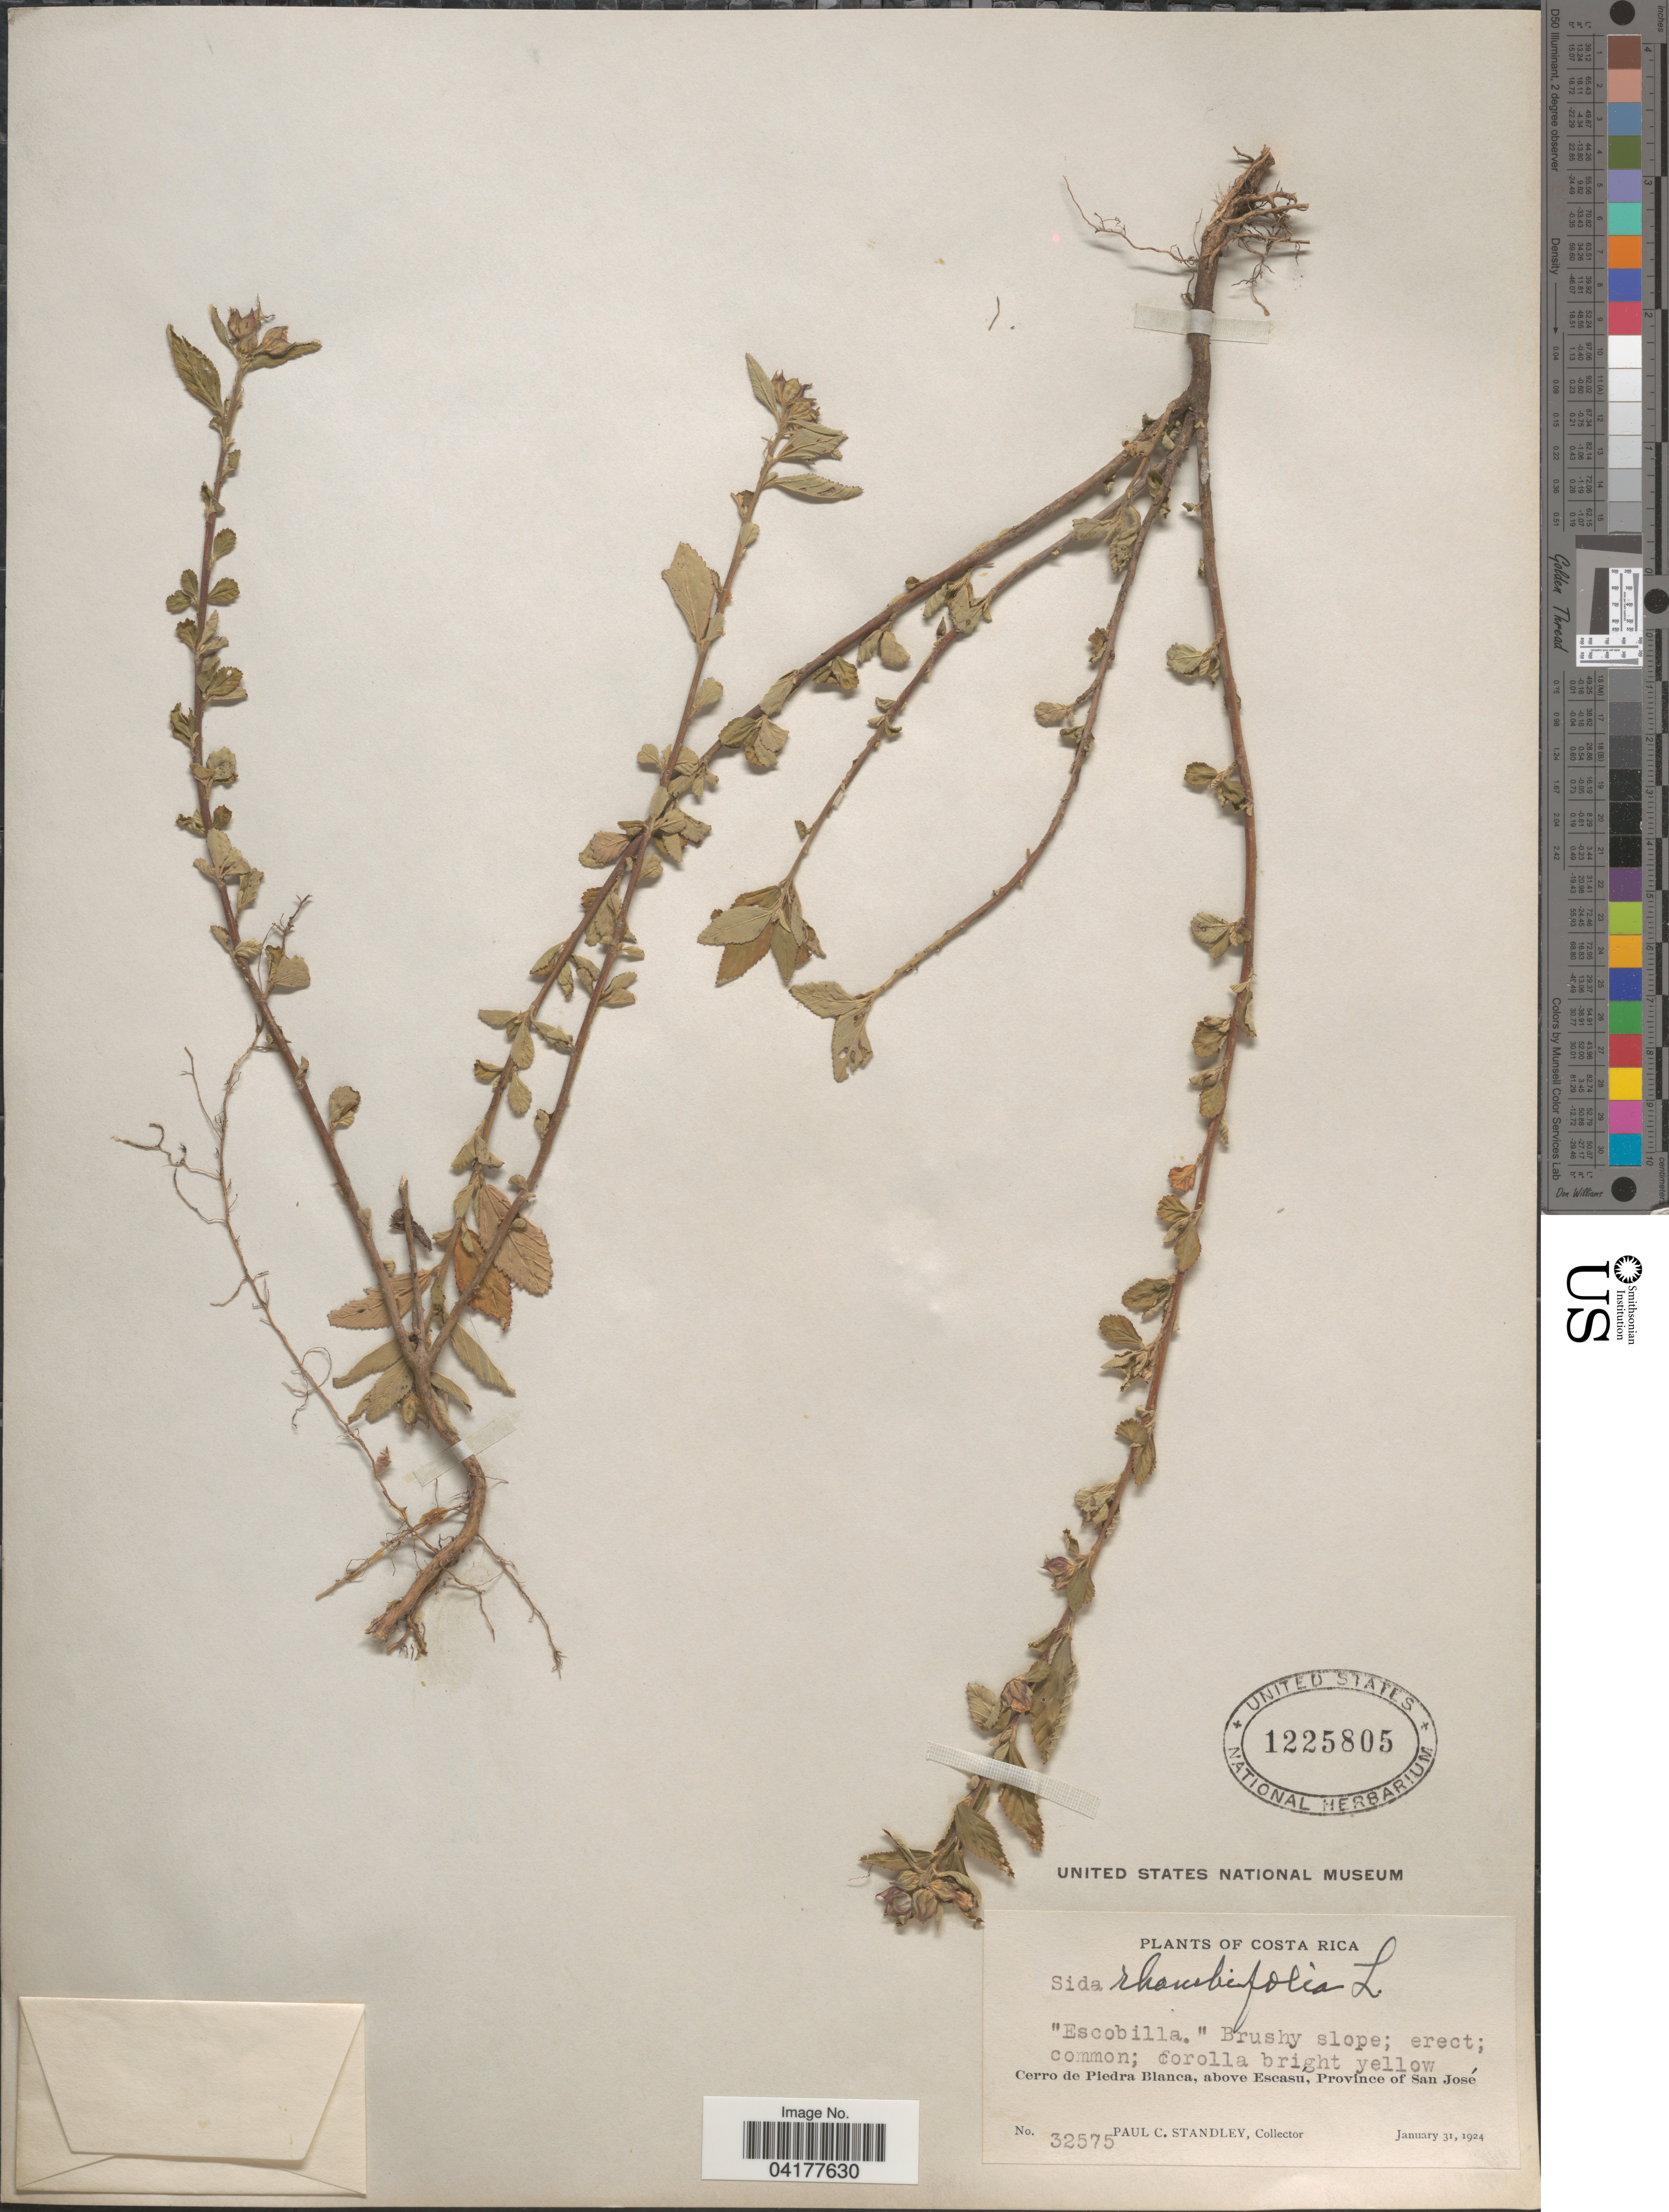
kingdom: Plantae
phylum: Tracheophyta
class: Magnoliopsida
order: Malvales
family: Malvaceae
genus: Sida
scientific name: Sida rhombifolia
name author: L.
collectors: P. C. Standley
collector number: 32575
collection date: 1924-01-31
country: Costa Rica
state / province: San José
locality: Cerro de Piedra Blanca, above Escasu.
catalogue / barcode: US 1225805